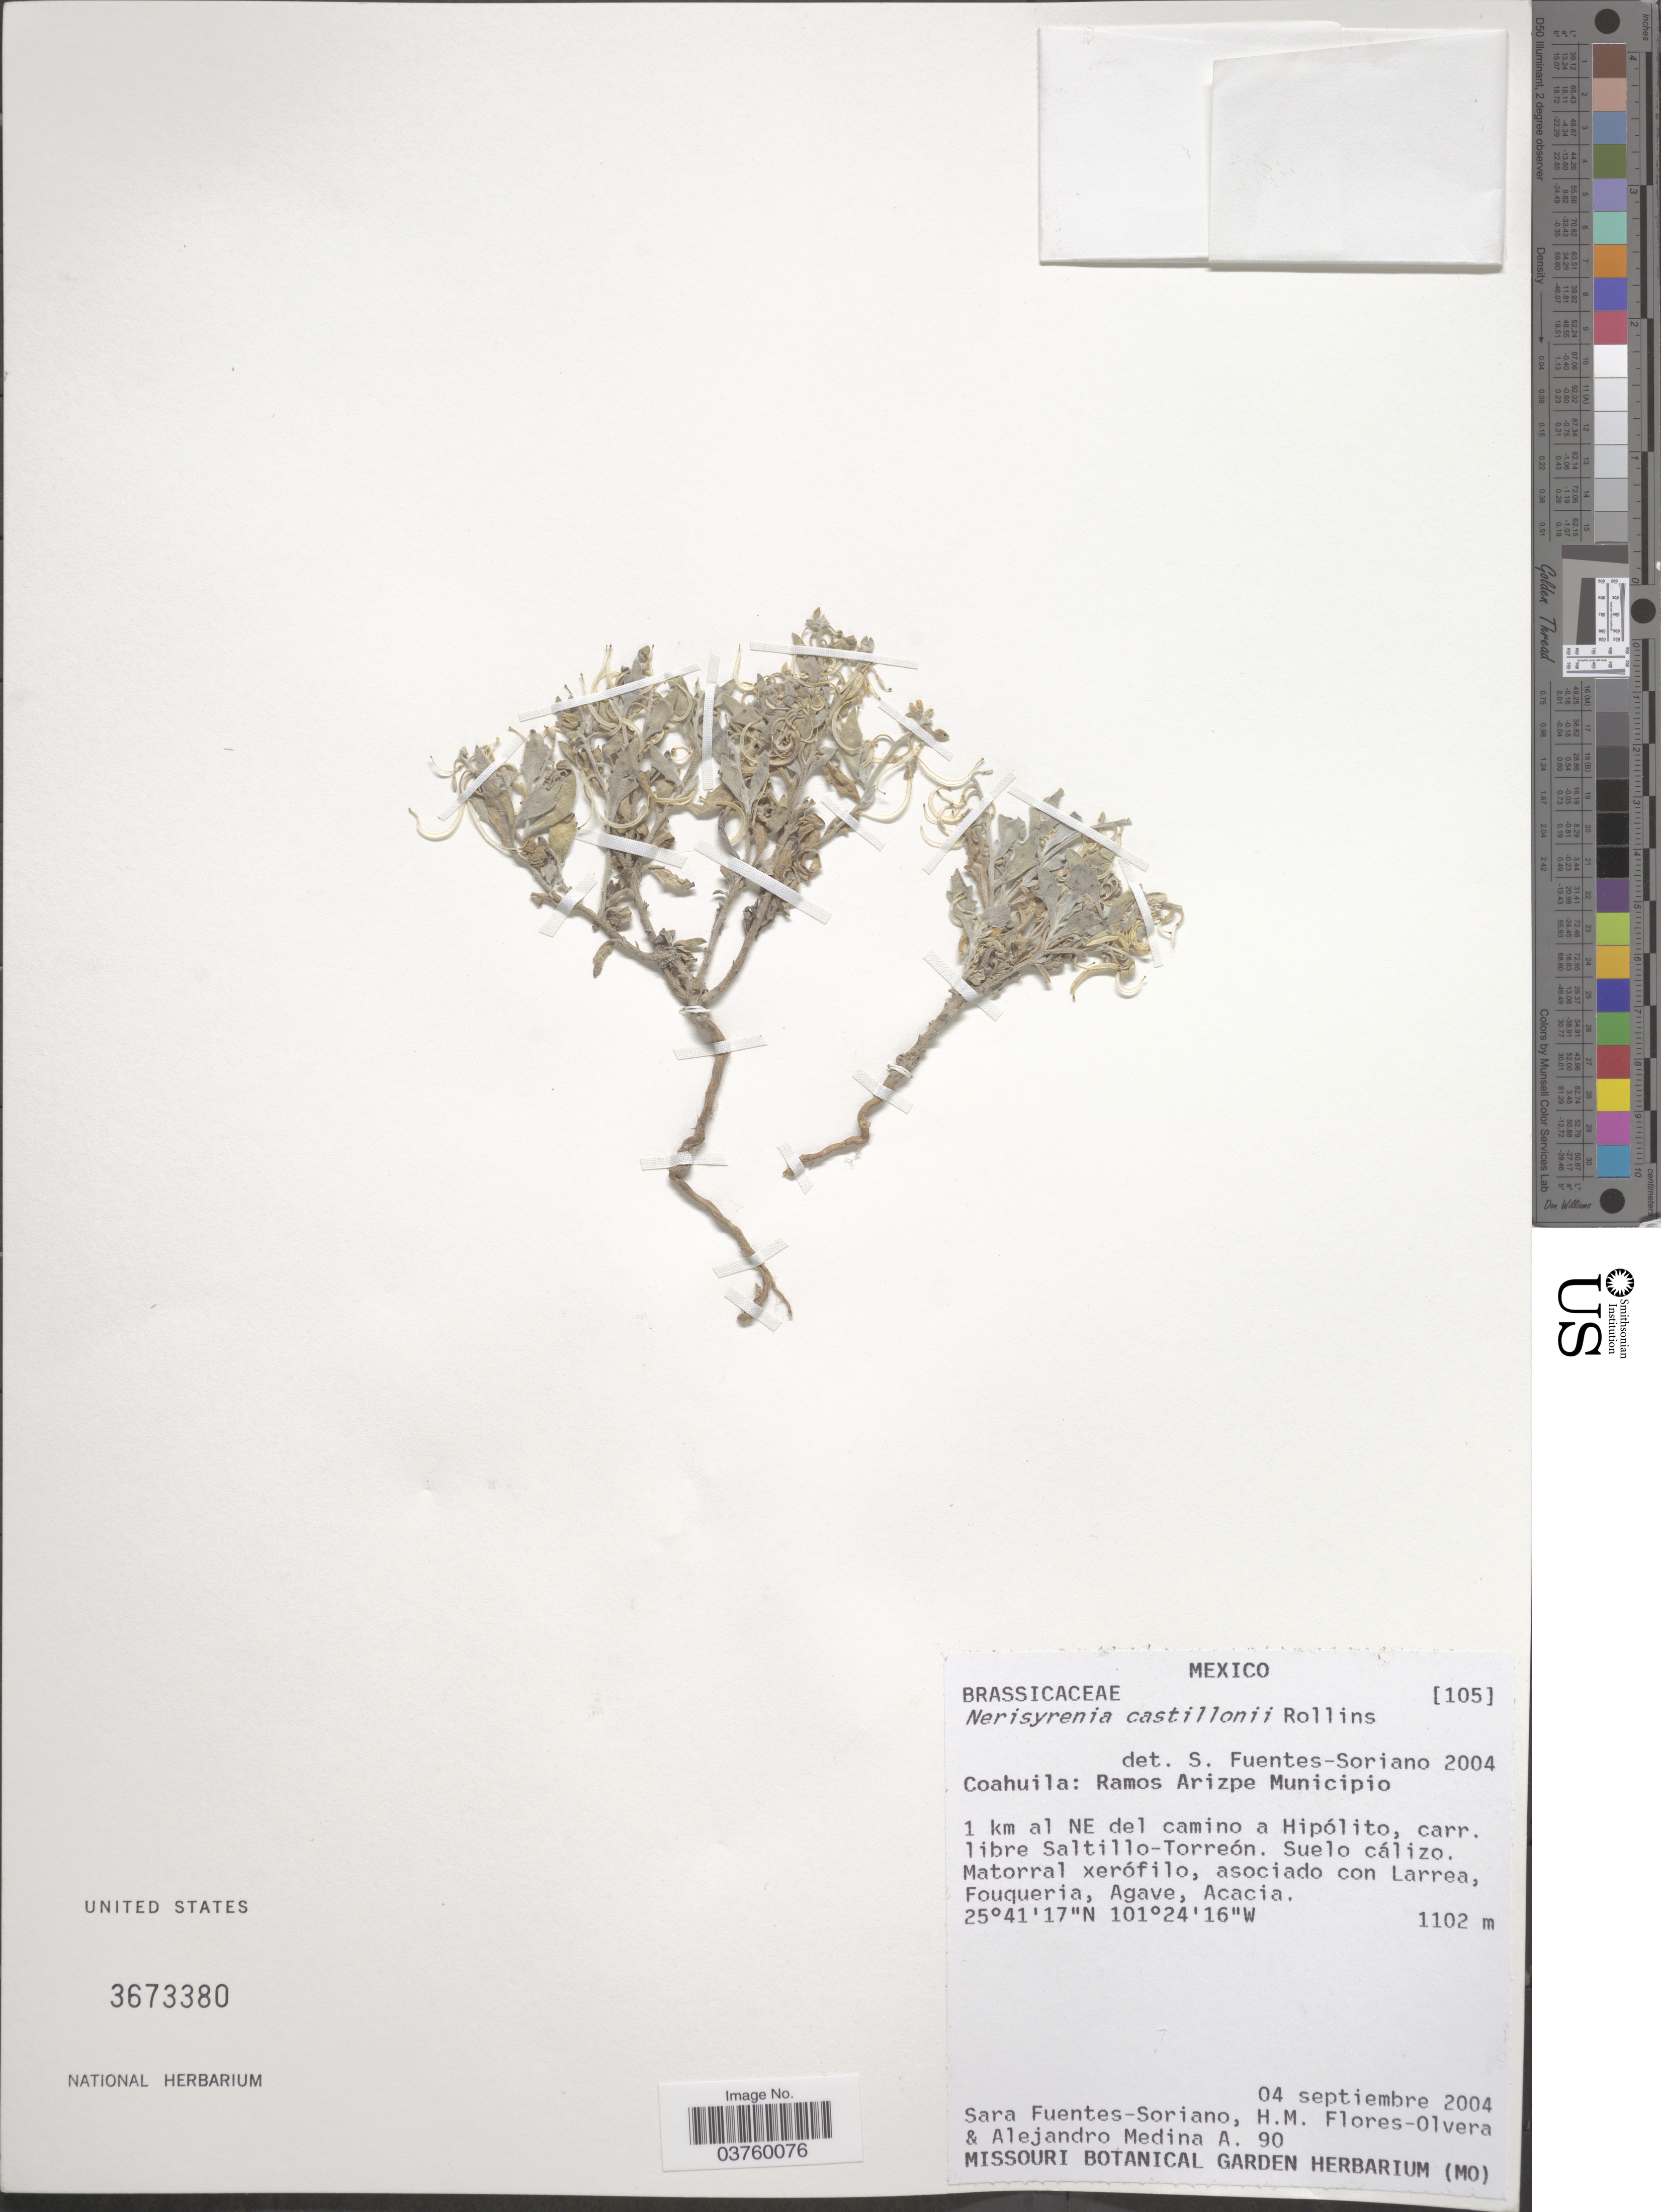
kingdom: Plantae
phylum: Tracheophyta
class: Magnoliopsida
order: Brassicales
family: Brassicaceae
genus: Nerisyrenia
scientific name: Nerisyrenia castillonii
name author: Rollins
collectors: S. Fuentes-Soriano, H. Flores Olvera & A. Medina A.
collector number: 90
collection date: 2004-09-04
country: Mexico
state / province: Coahuila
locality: Ramos Arizpe Municipio. 1 km al NE del camino a Hipólito, carr. libre Saltillo-Torreón.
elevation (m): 1102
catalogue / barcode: US 3673380